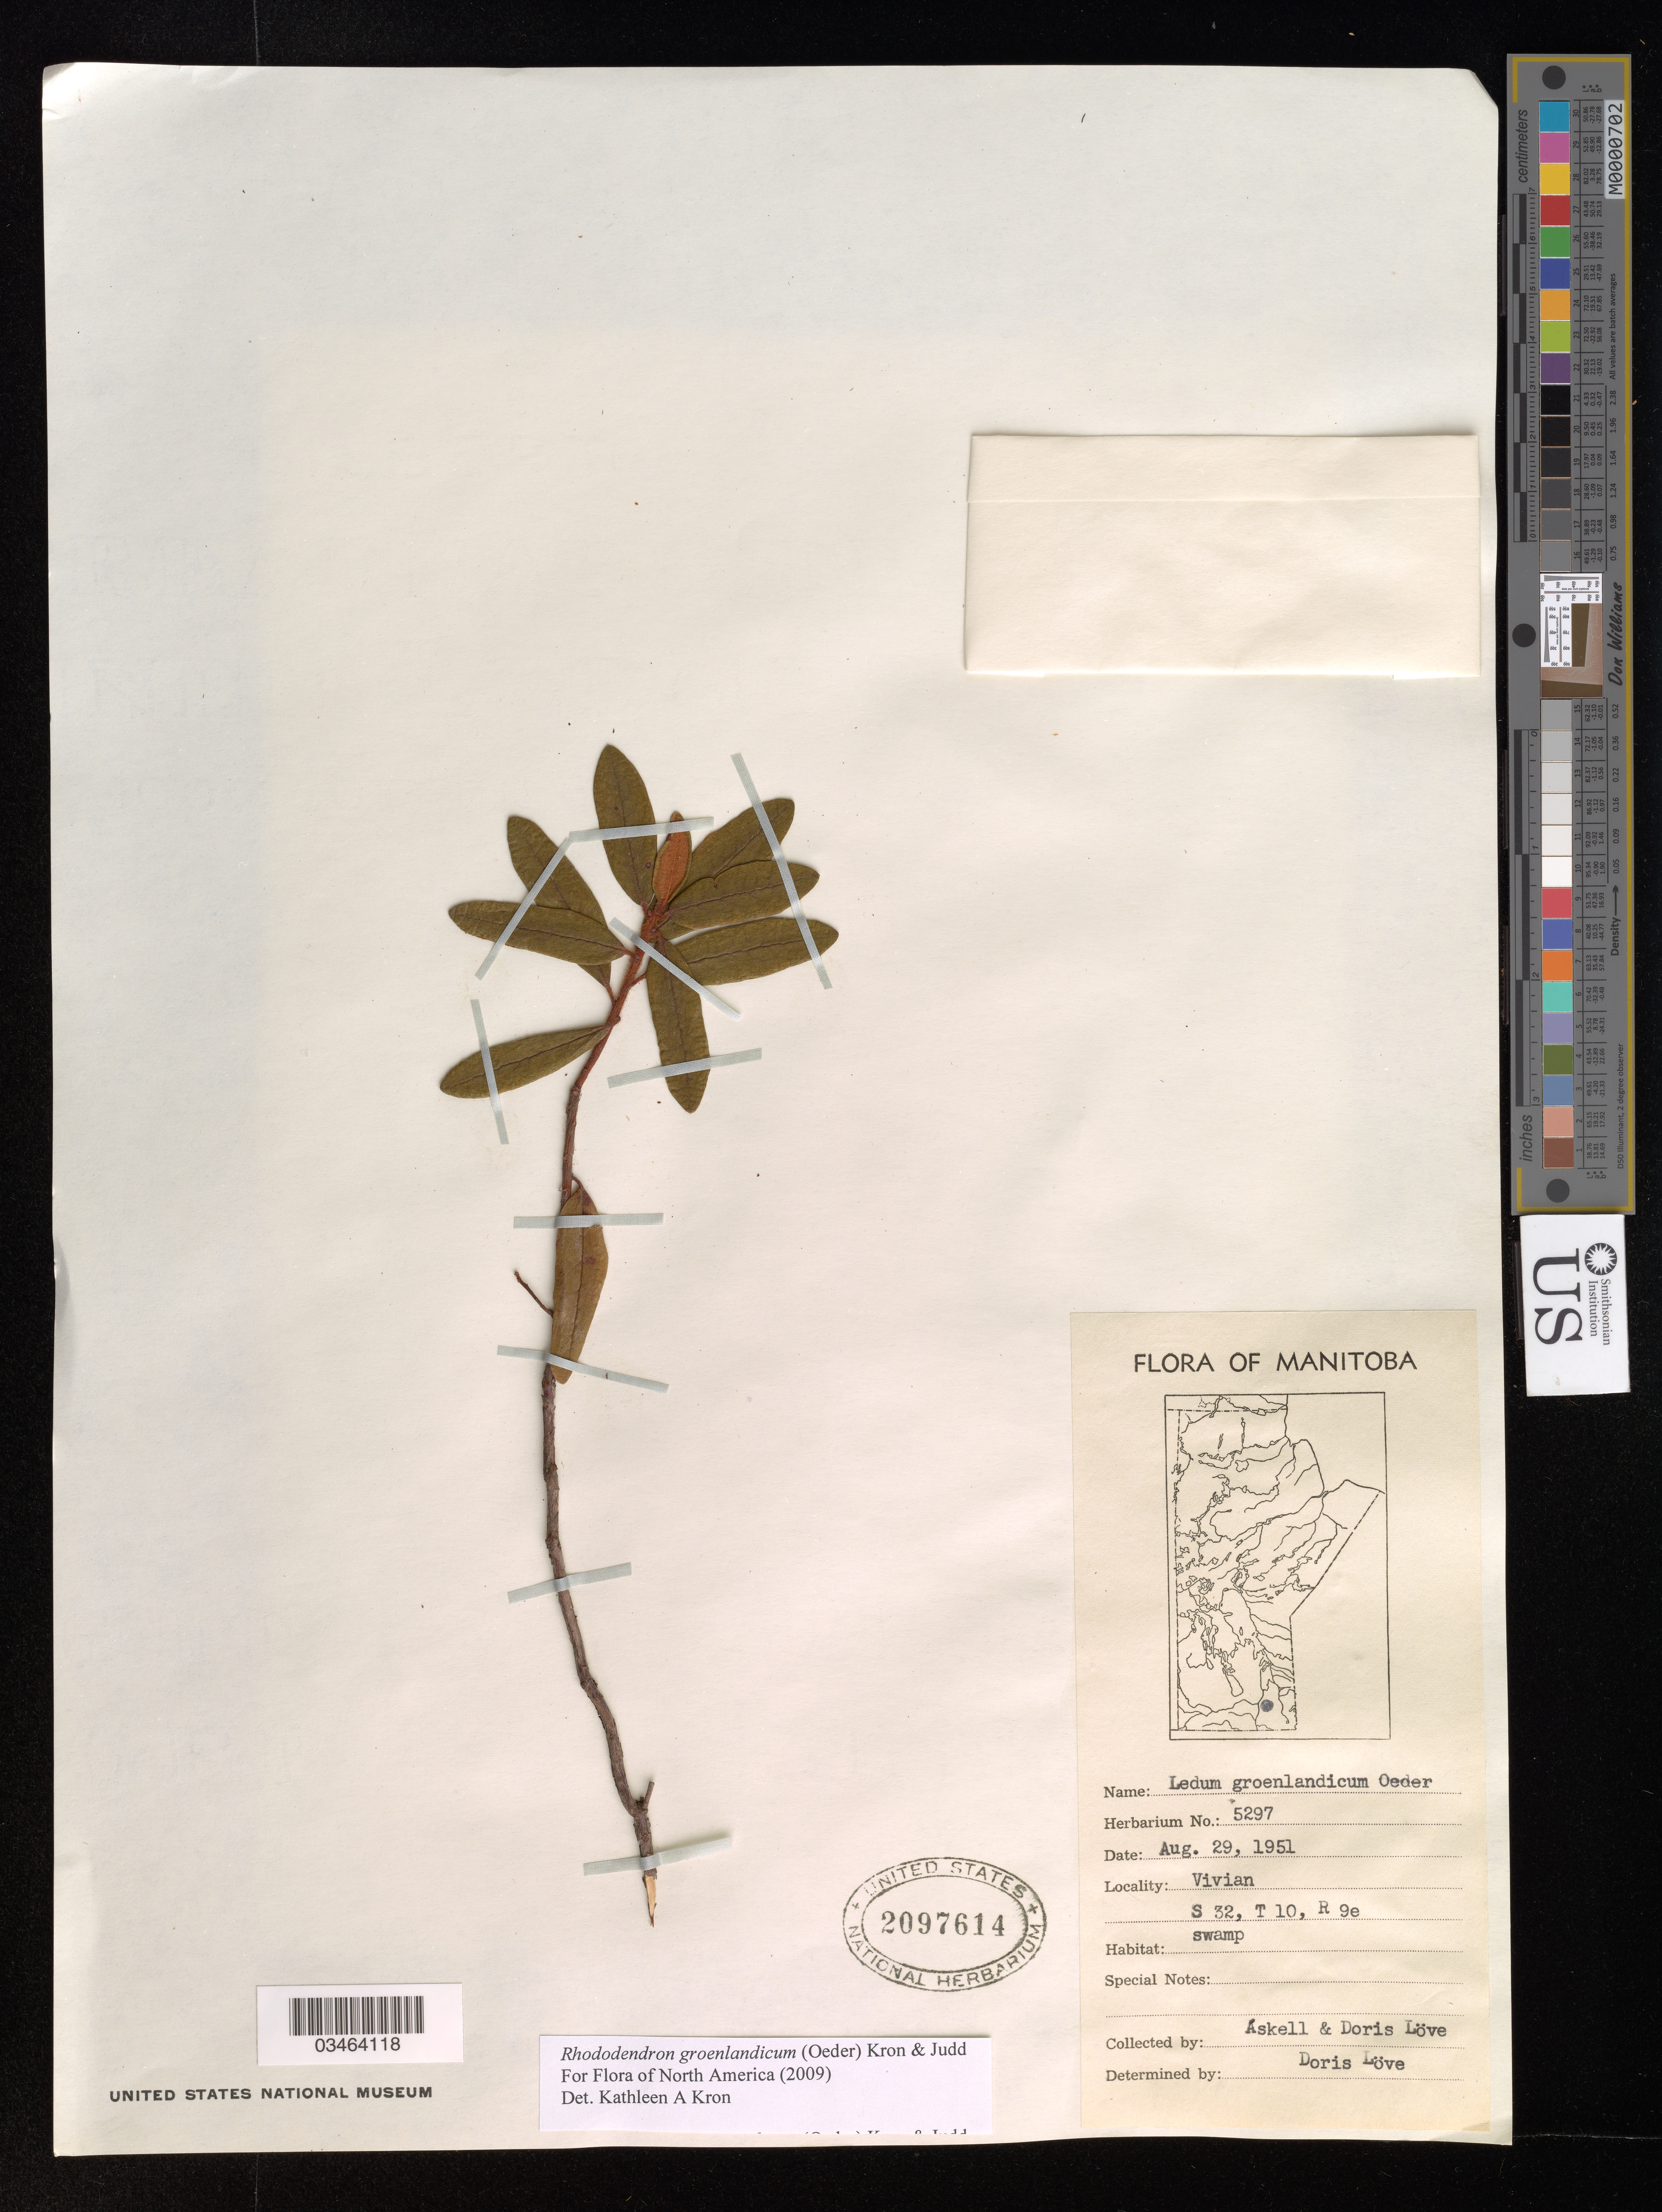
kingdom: Plantae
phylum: Tracheophyta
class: Magnoliopsida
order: Ericales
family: Ericaceae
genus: Rhododendron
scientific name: Rhododendron groenlandicum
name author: (Oeder) Kron & Judd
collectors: Á. Löve & D. Löve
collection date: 1951-08-29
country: Canada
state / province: Manitoba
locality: Vivian S 32, T 10, R 9e.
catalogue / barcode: US 2097614